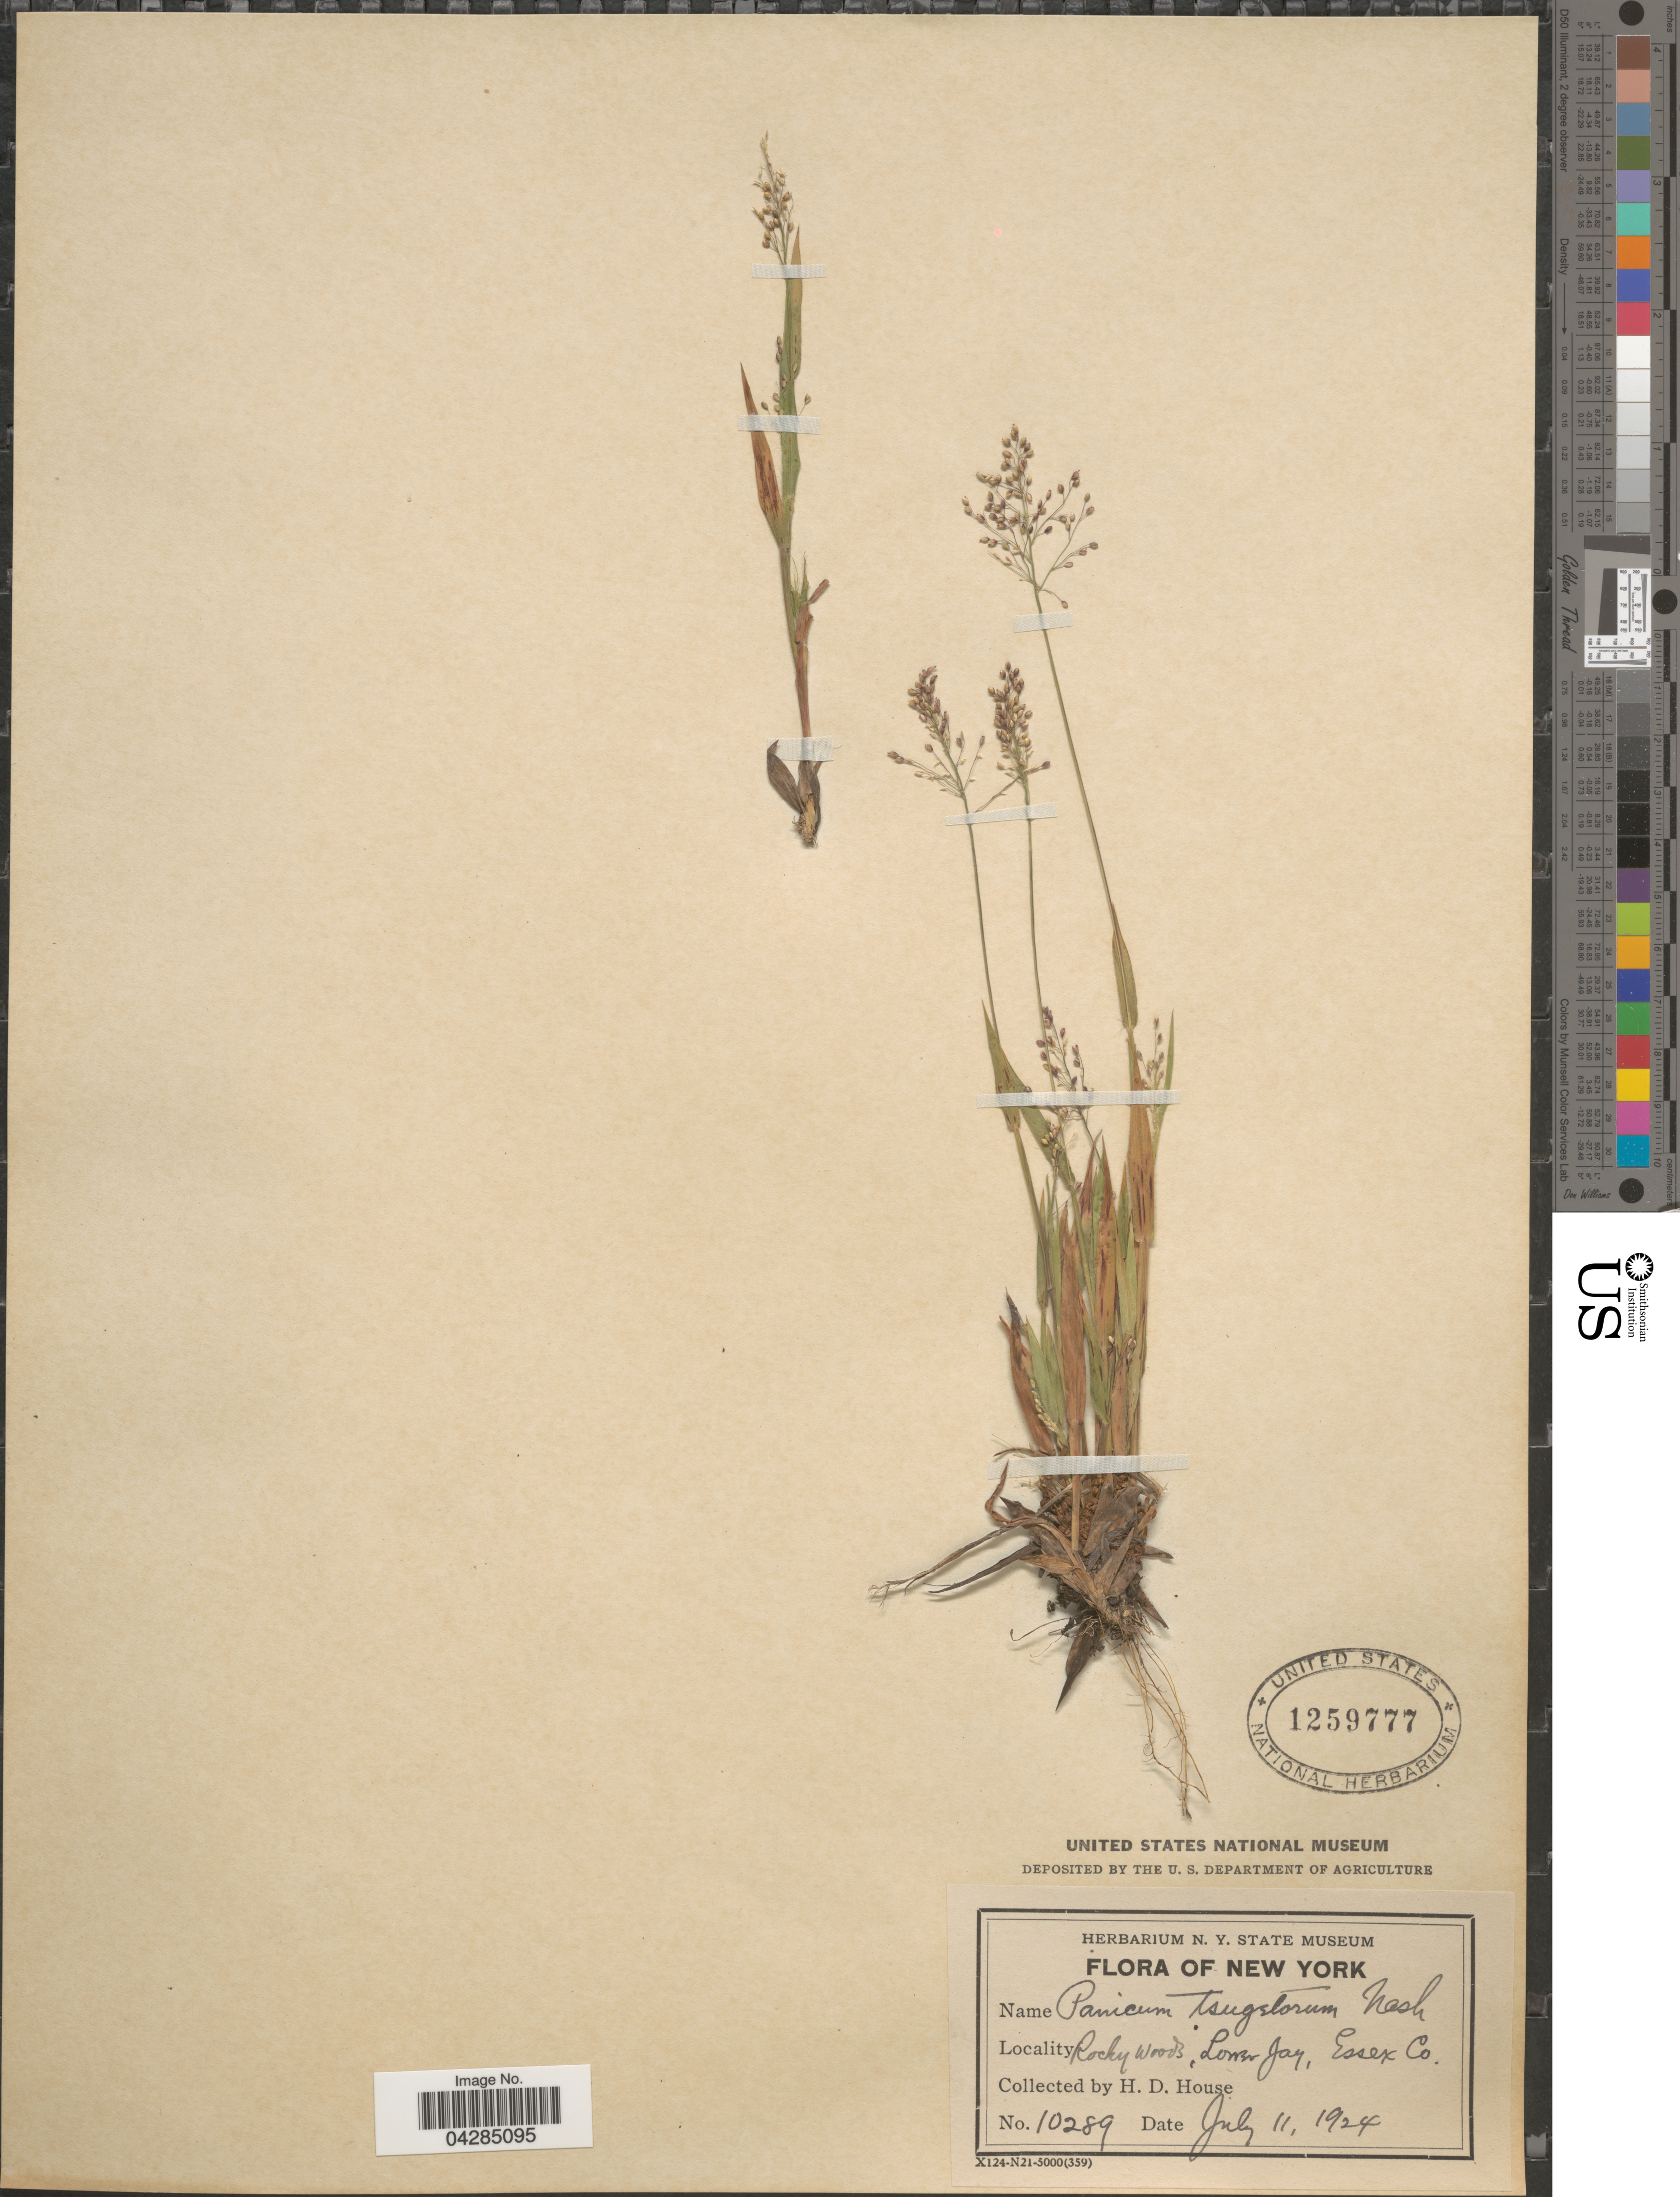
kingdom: Plantae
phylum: Tracheophyta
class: Liliopsida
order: Poales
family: Poaceae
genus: Dichanthelium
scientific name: Dichanthelium portoricense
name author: (Desv. ex Ham.) B.F. Hansen & Wunderlin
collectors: H. D. House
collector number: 10289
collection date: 1924-07-11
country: United States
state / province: New York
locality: Rocky woods, Lower Bay, Essex Co.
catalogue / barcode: US 1259777